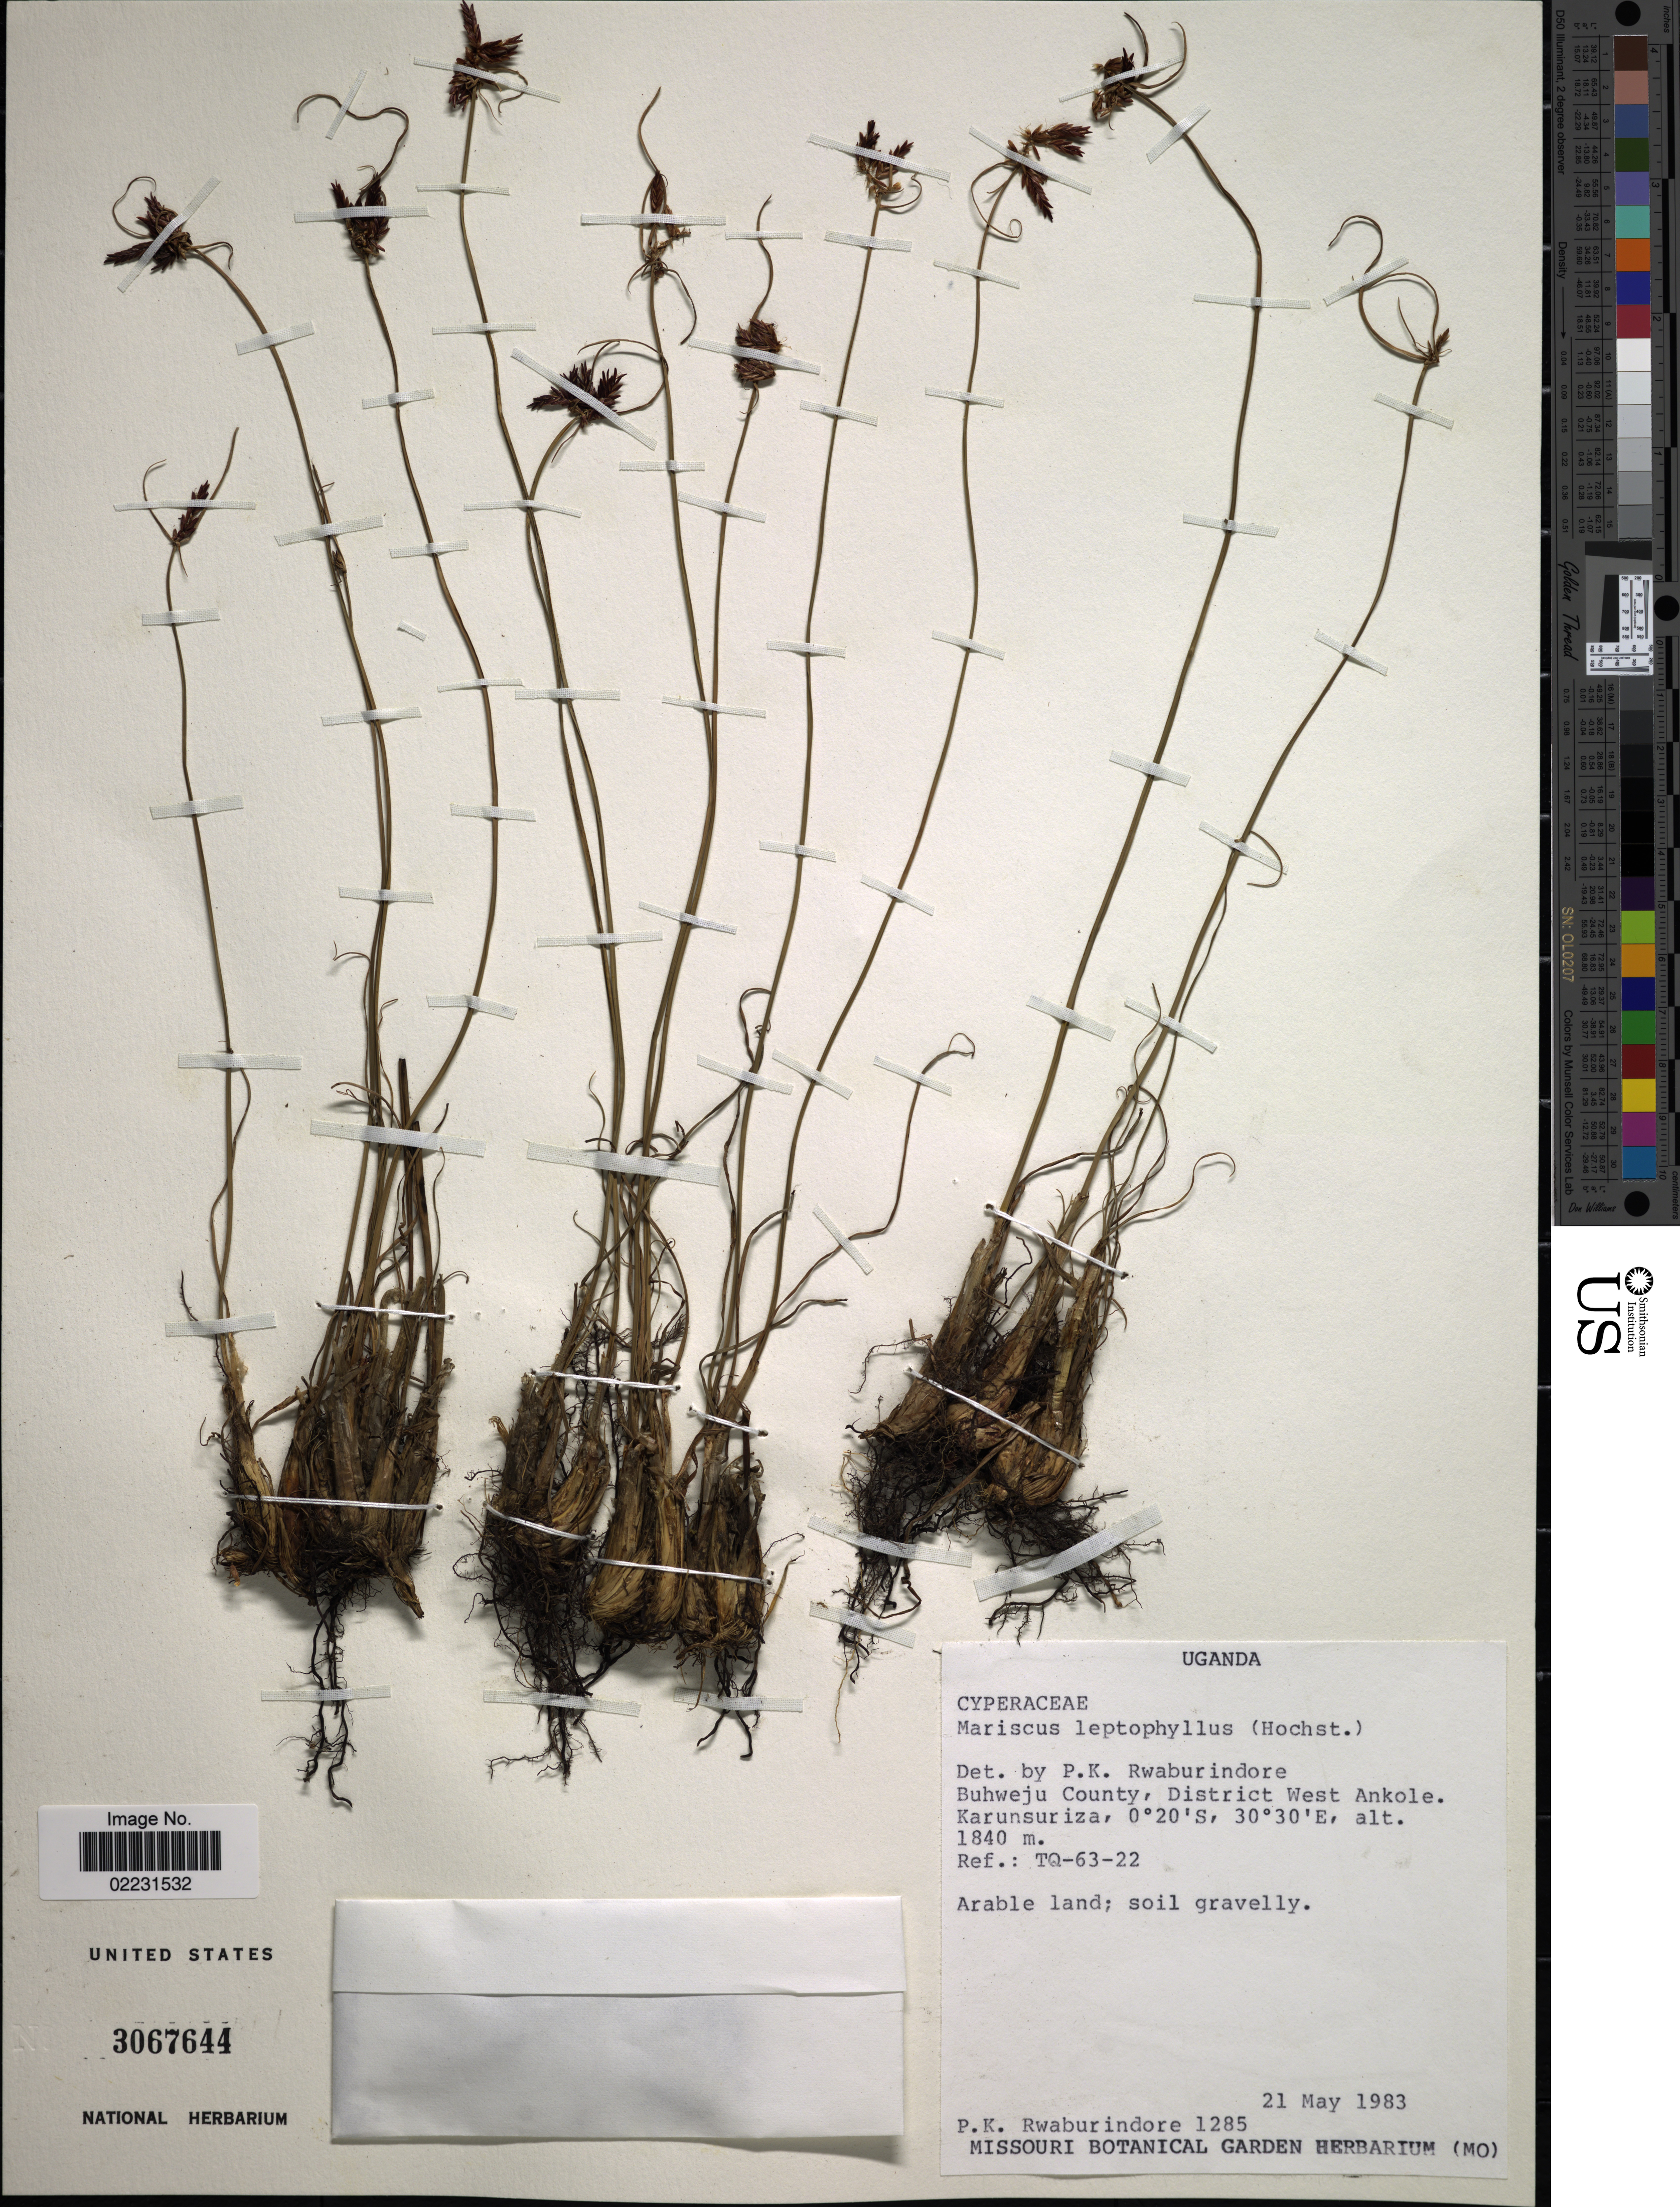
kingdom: Plantae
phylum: Tracheophyta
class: Liliopsida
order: Poales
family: Cyperaceae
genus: Cyperus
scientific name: Cyperus amauropus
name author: Steud.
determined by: Strong, Mark T., (BOT), Smithsonian Institution - National Museum of Natural History (UNITED STATES)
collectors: P. Rwaburindore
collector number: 1285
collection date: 1983-05-21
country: Uganda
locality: Uganda. Buhweja county, District West Ankole. Karunsuriza.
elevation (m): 1840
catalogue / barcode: US 3067644